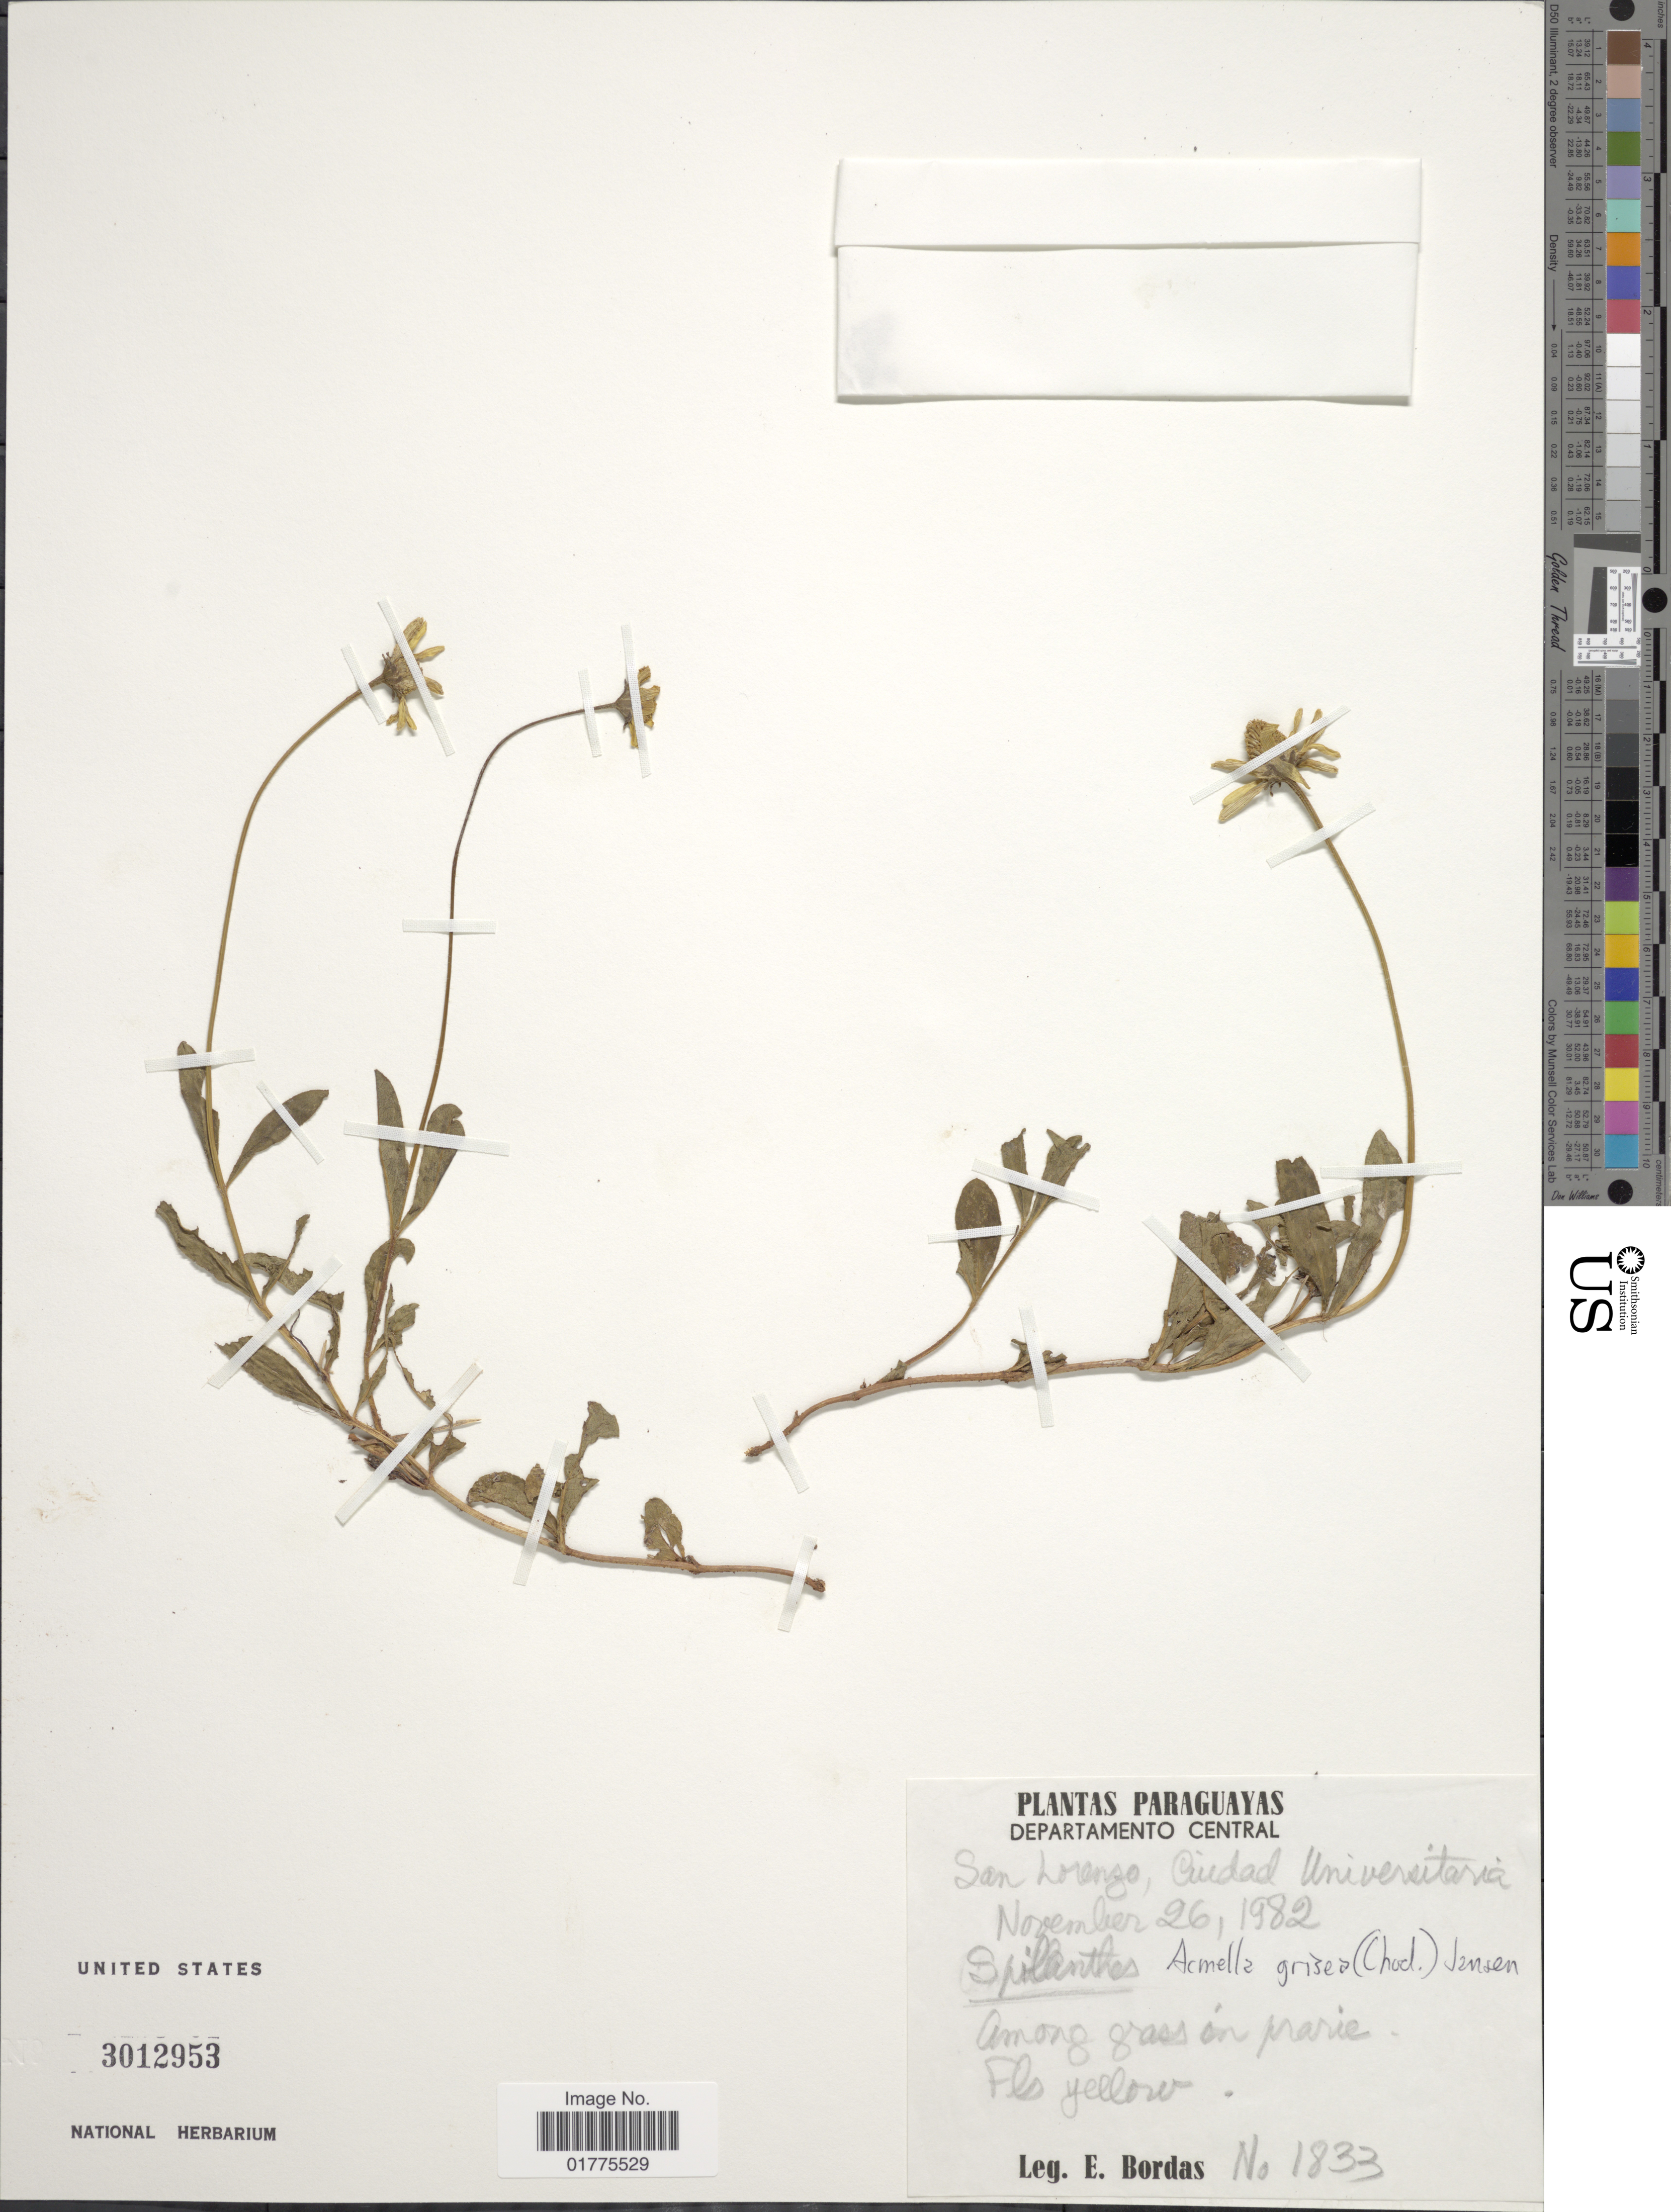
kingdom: Plantae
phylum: Tracheophyta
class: Magnoliopsida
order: Asterales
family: Asteraceae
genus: Acmella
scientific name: Acmella grisea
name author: (Chodat) R.K. Jansen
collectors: E. Bordas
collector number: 1833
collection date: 1982-11-26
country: Paraguay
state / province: Central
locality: San Lorenzo, Ciudad Universitaria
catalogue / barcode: US 3012953